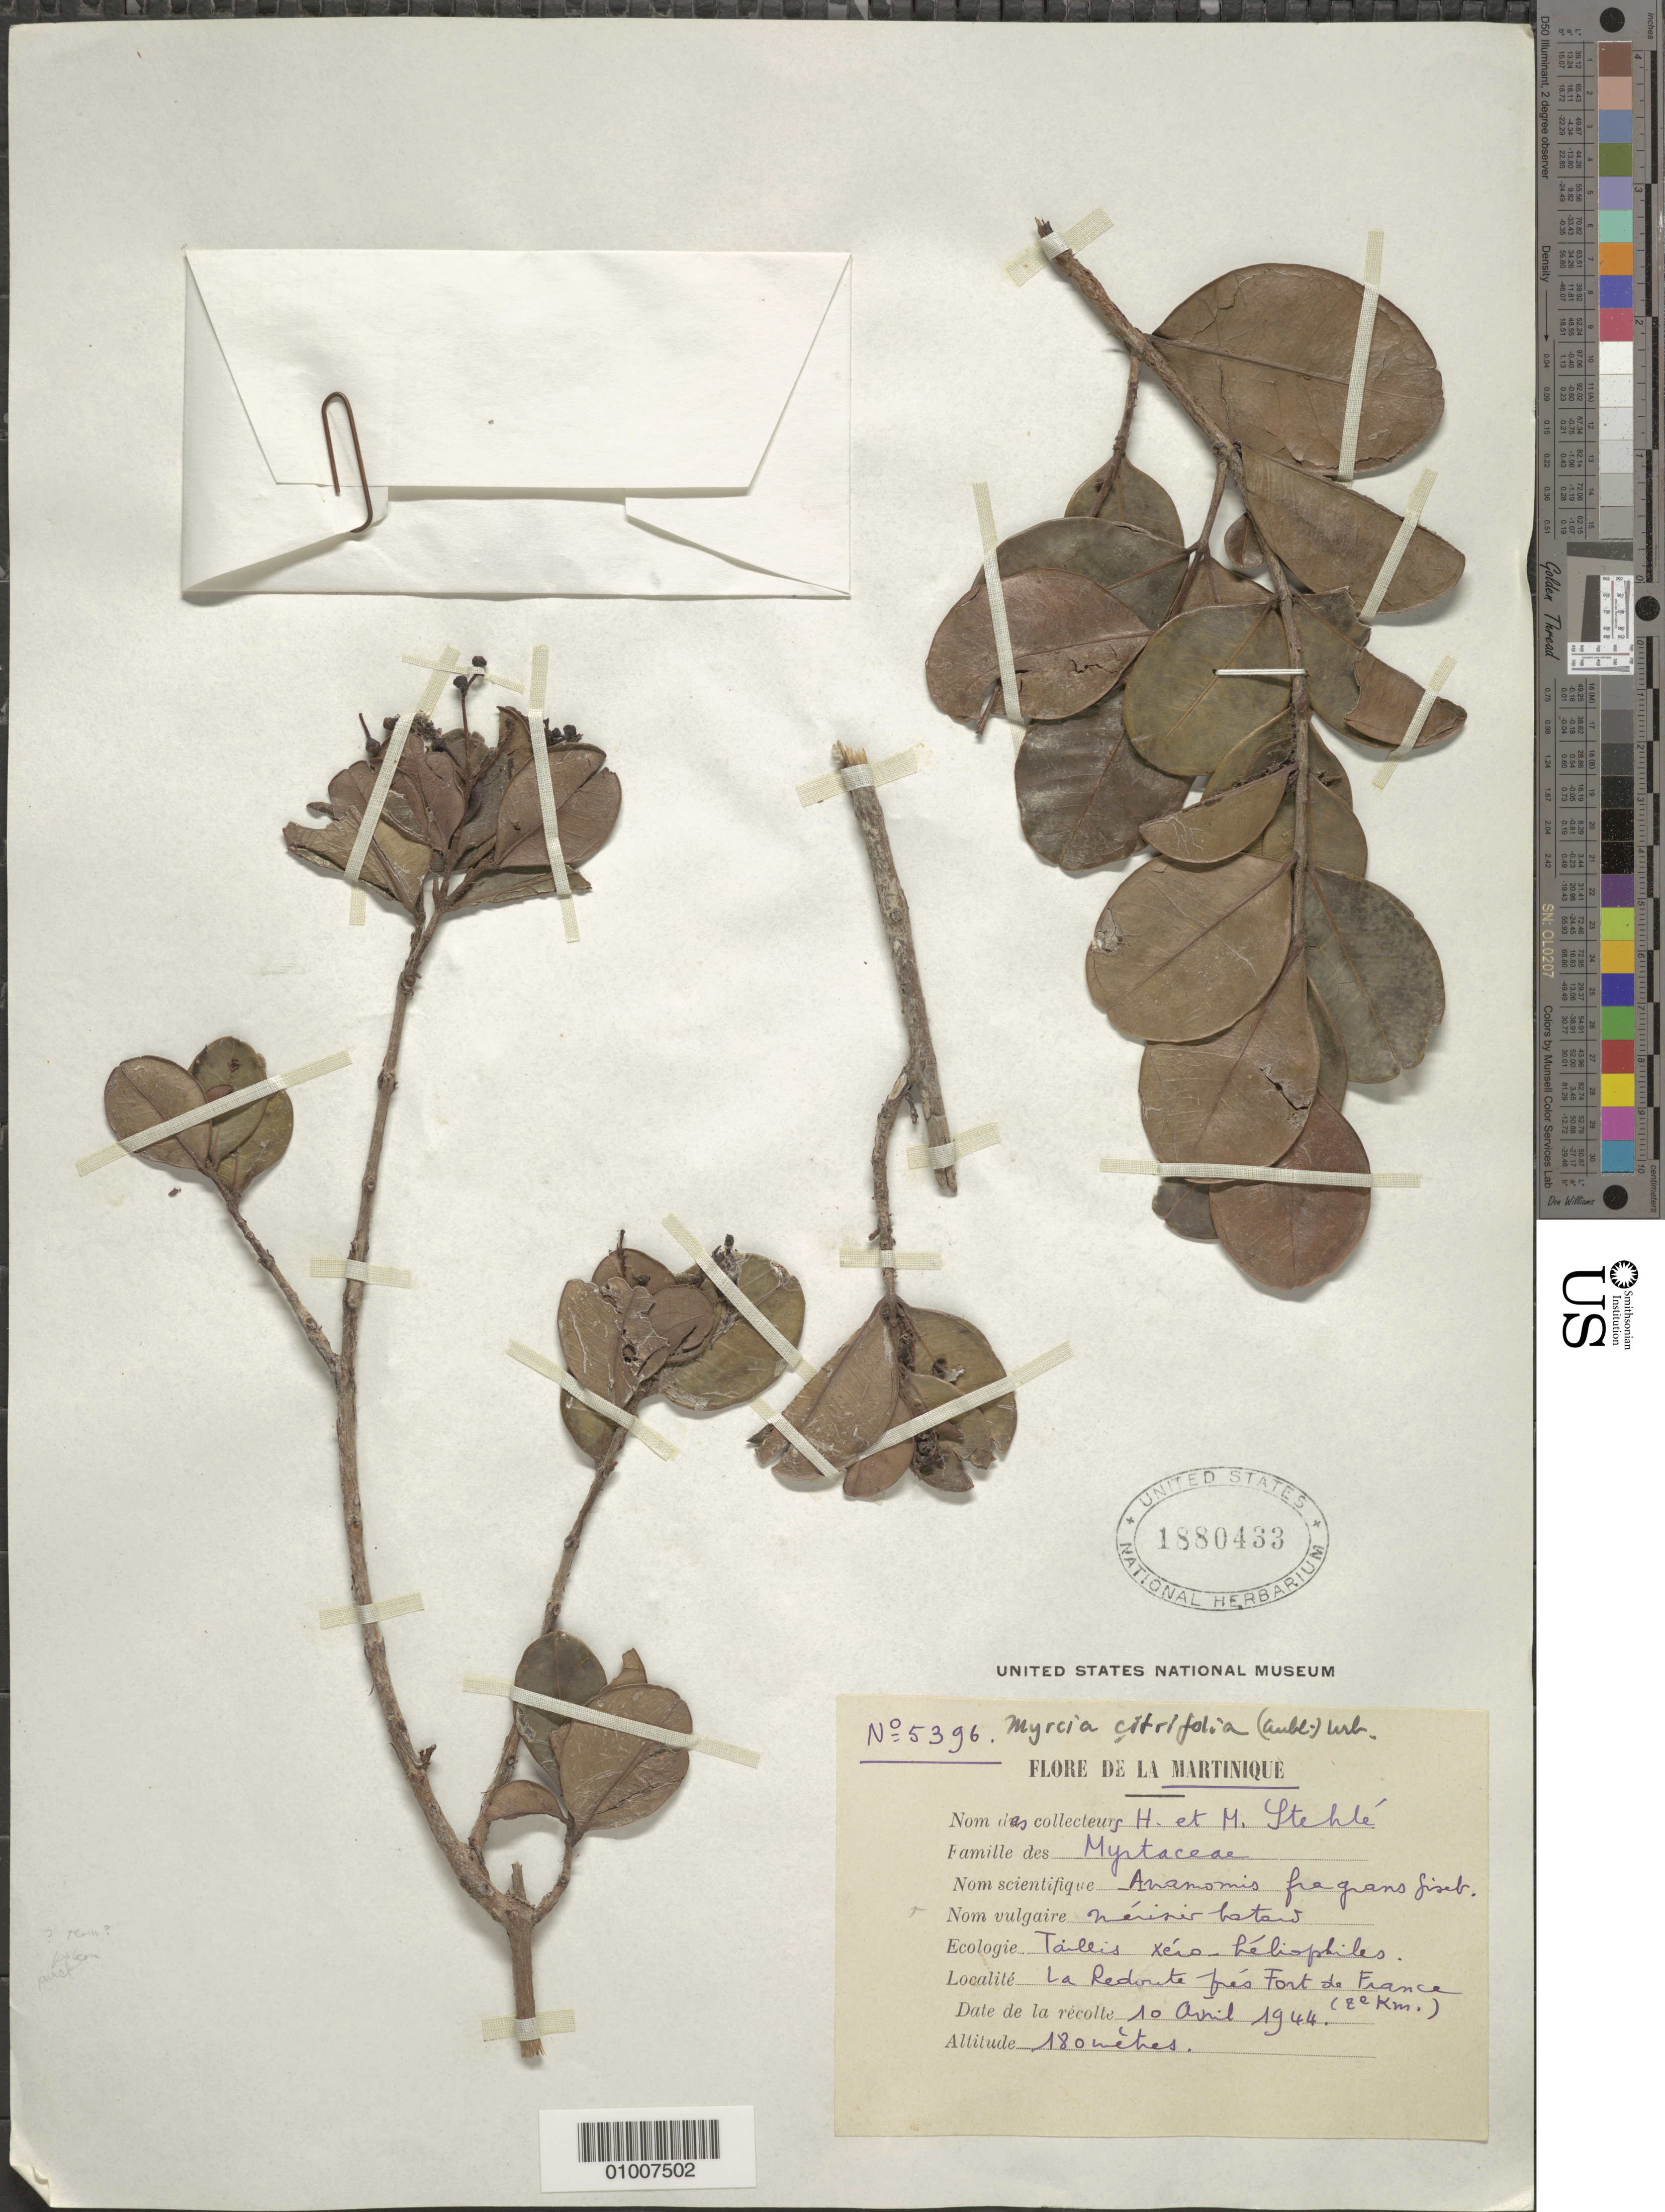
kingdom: Plantae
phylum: Tracheophyta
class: Magnoliopsida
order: Myrtales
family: Myrtaceae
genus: Myrcia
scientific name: Myrcia citrifolia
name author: (Aubl.) Urb.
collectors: H. Stehlé & M. Stehlé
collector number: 5396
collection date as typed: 10 Apr 1944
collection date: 1944-04-10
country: Martinique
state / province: Fort-de-France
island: Martinique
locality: La Redoute, prés Fort de France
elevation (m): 180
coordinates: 0 N, 0 E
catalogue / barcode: US 1880433